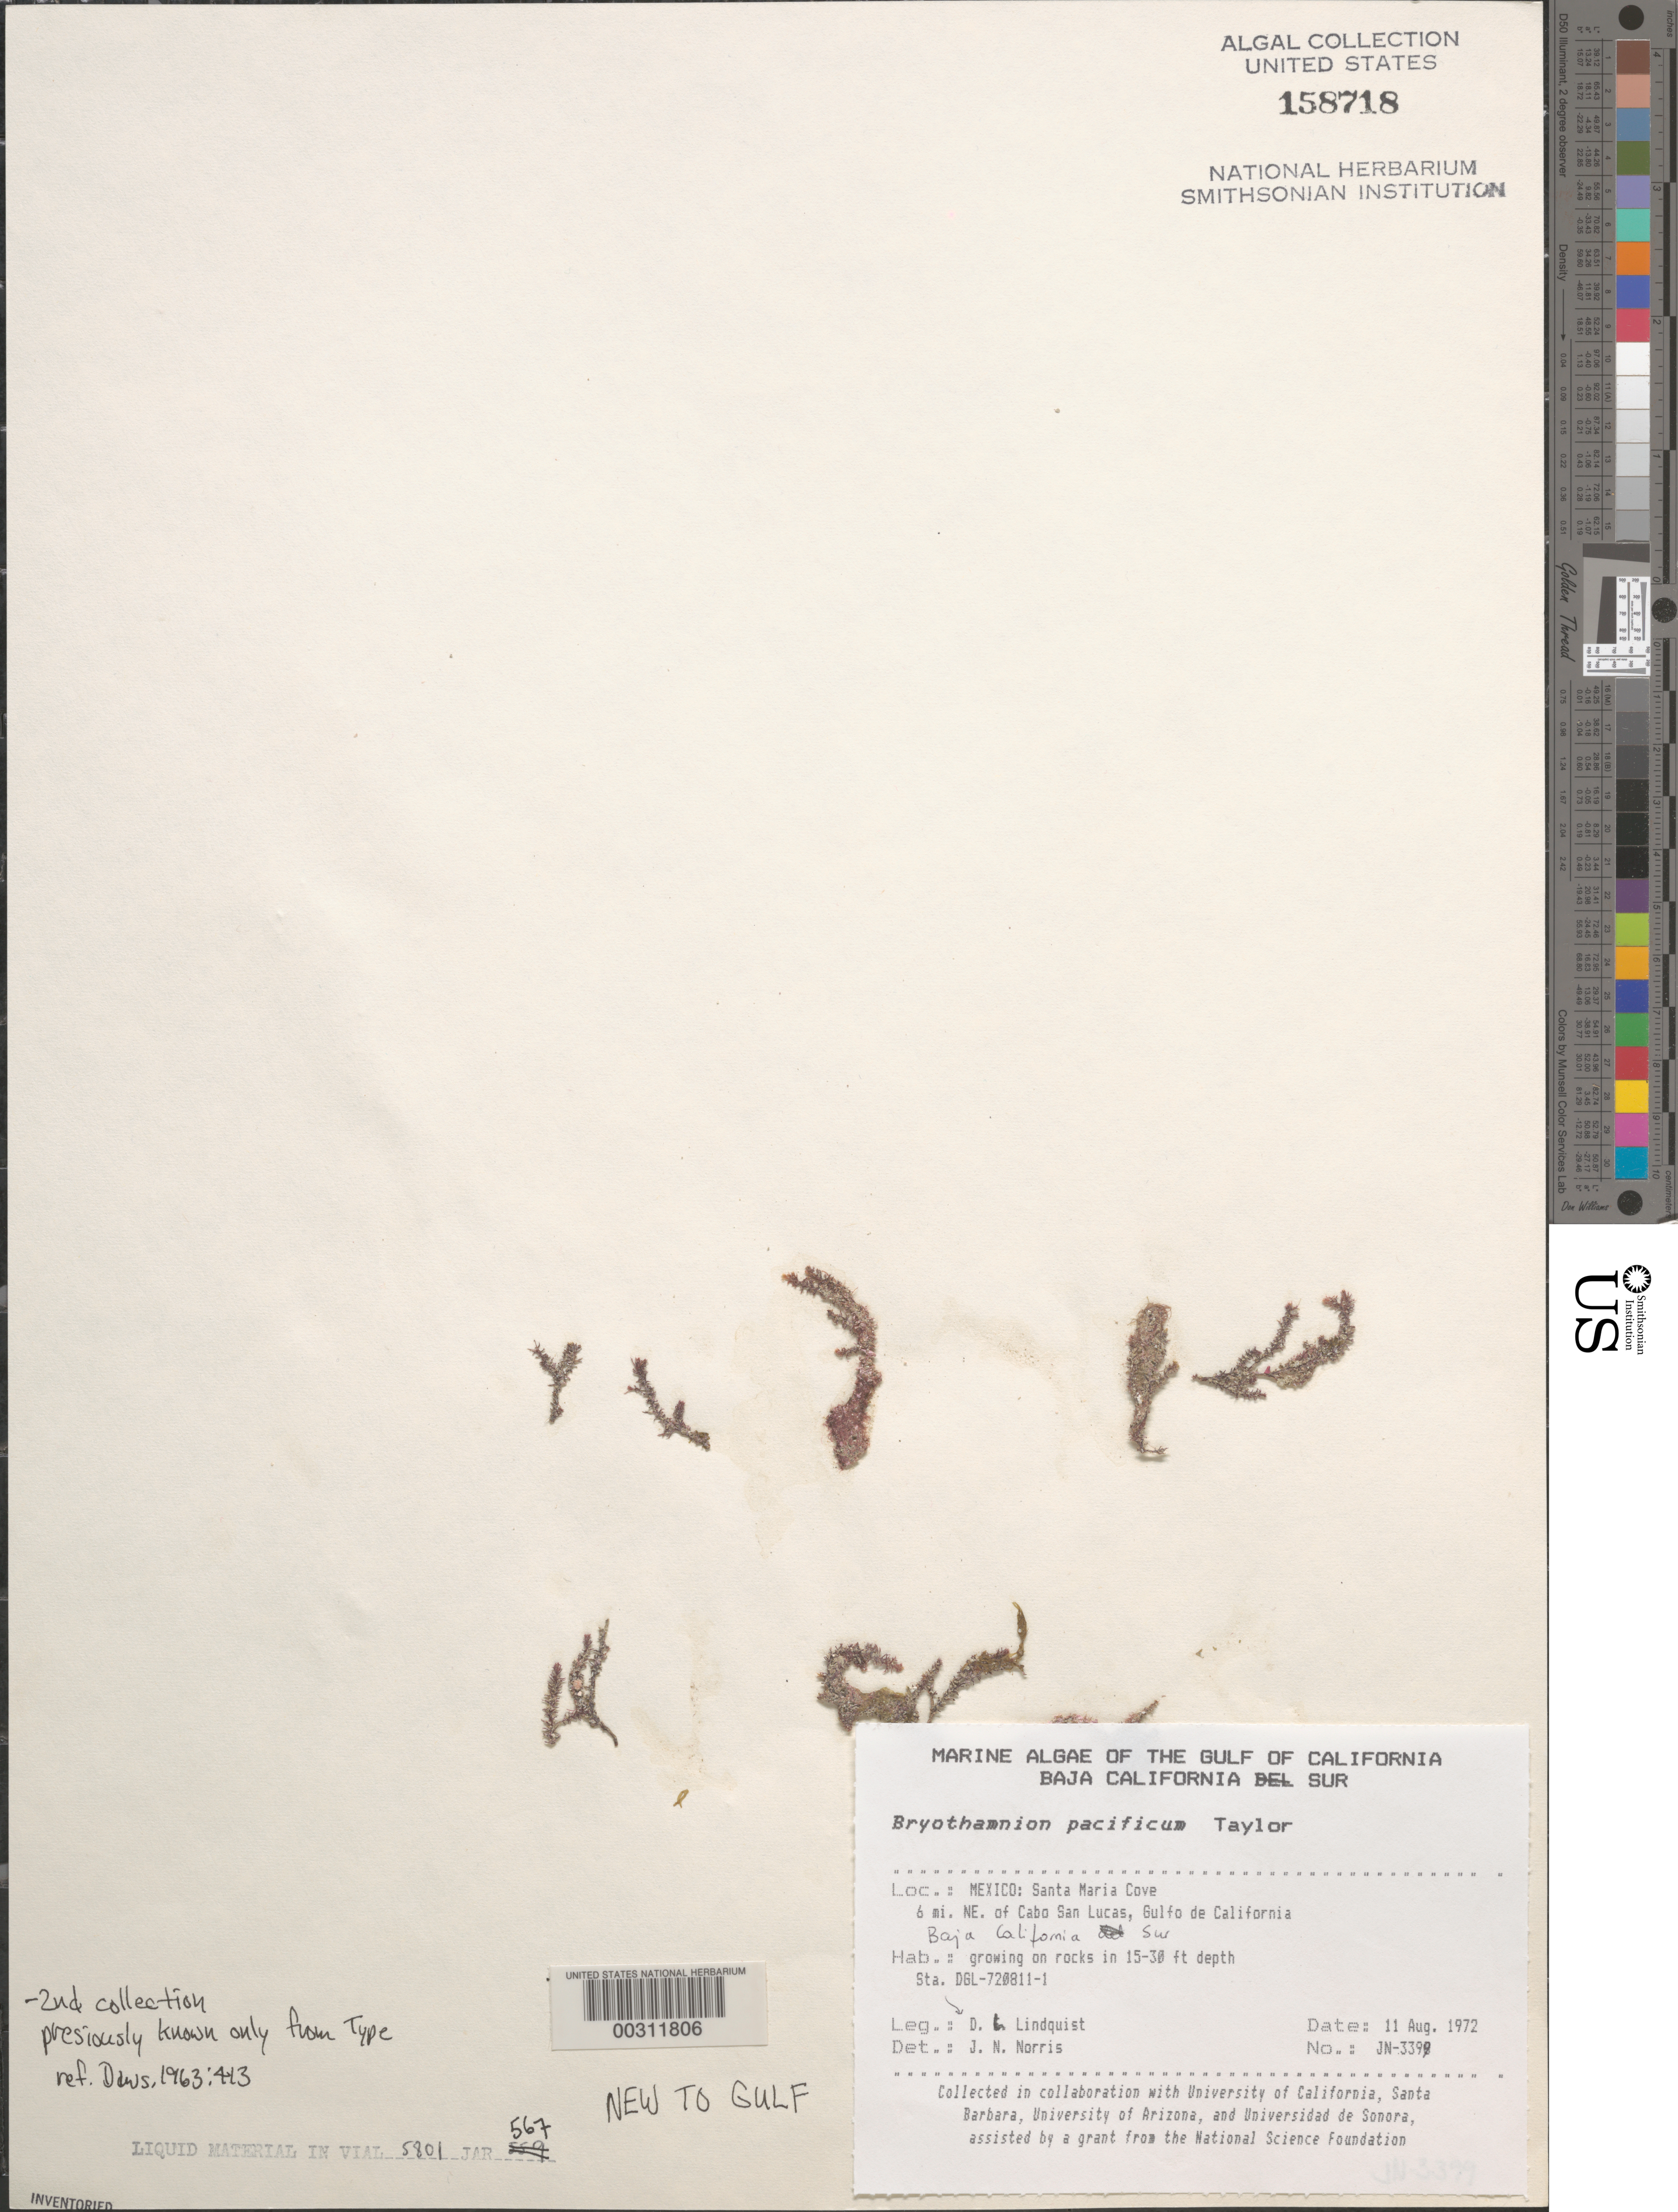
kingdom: Plantae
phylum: Rhodophyta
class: Florideophyceae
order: Ceramiales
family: Rhodomelaceae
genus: Bryothamnion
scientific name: Bryothamnion pacificum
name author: W.R. Taylor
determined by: Norris, James N.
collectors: D. Lindquist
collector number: JN-3399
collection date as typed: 11 Aug 1972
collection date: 1972-08-11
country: Mexico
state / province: Baja California Sur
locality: Santa Maria Cove, 6 miles northeast of Cabo San Lucas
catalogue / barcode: US 158718